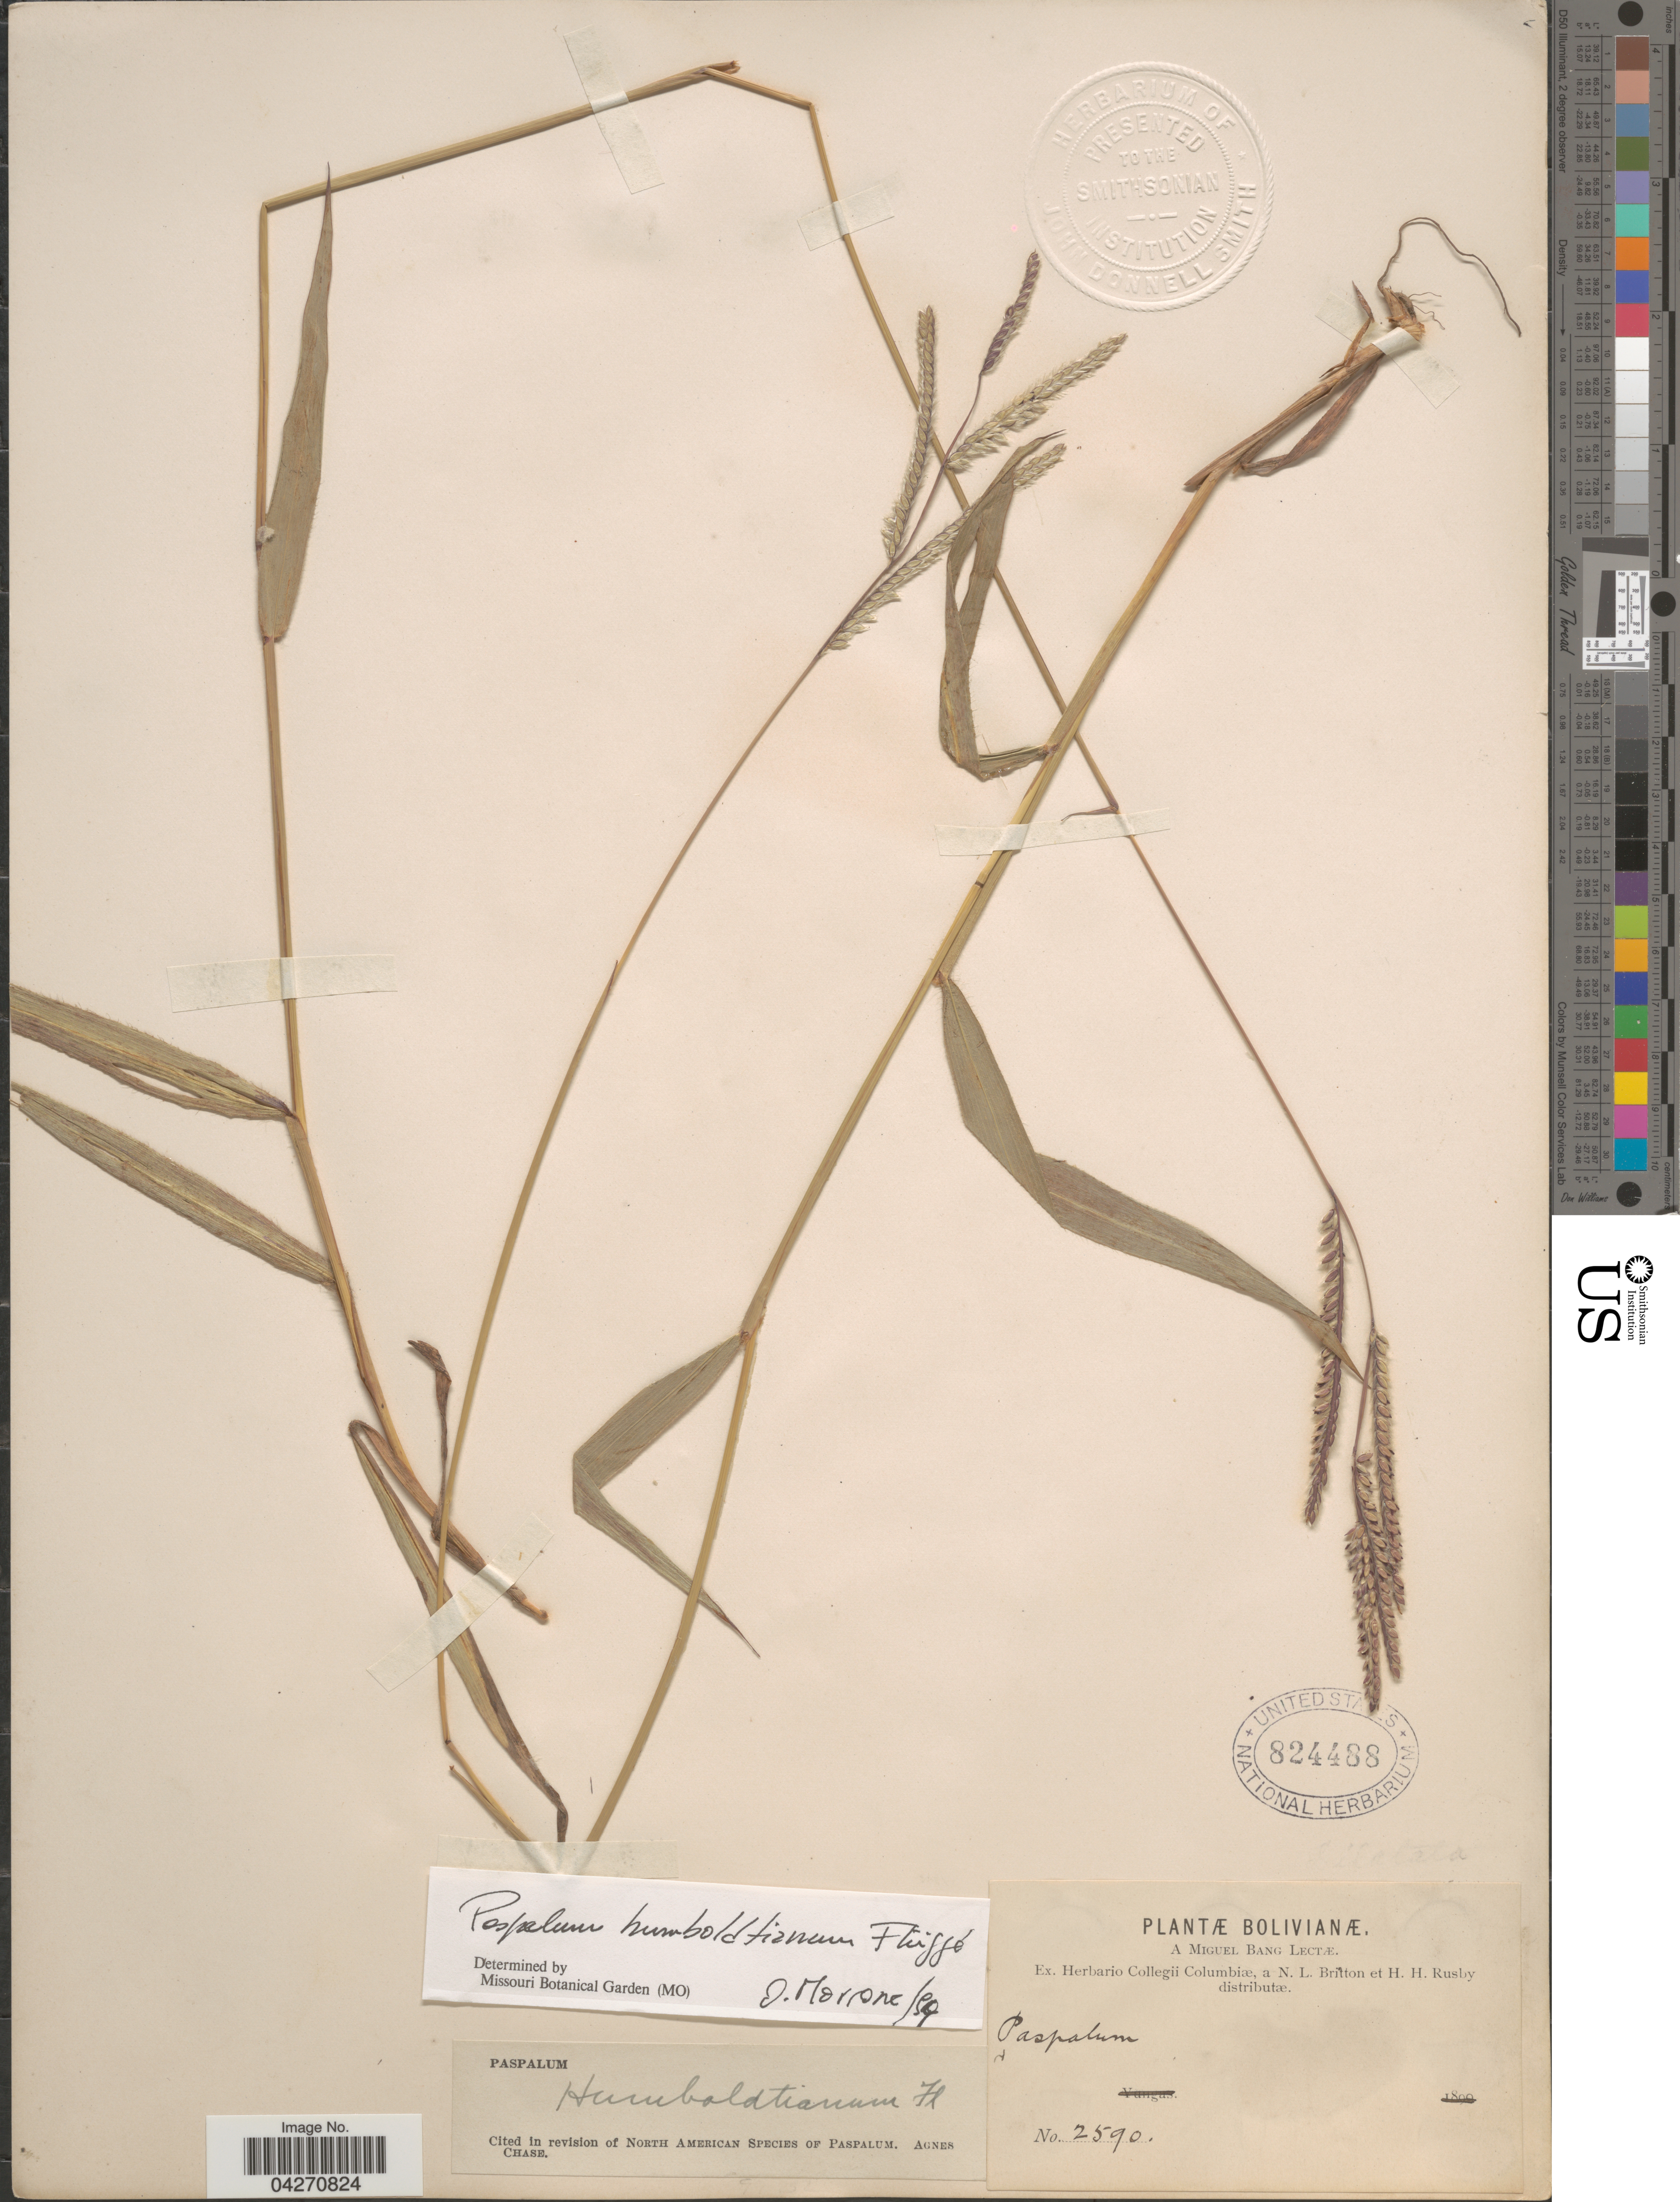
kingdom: Plantae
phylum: Tracheophyta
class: Liliopsida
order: Poales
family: Poaceae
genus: Paspalum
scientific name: Paspalum humboldtianum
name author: Flüggé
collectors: M. Bang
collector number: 2590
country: Bolivia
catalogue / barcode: US 824488